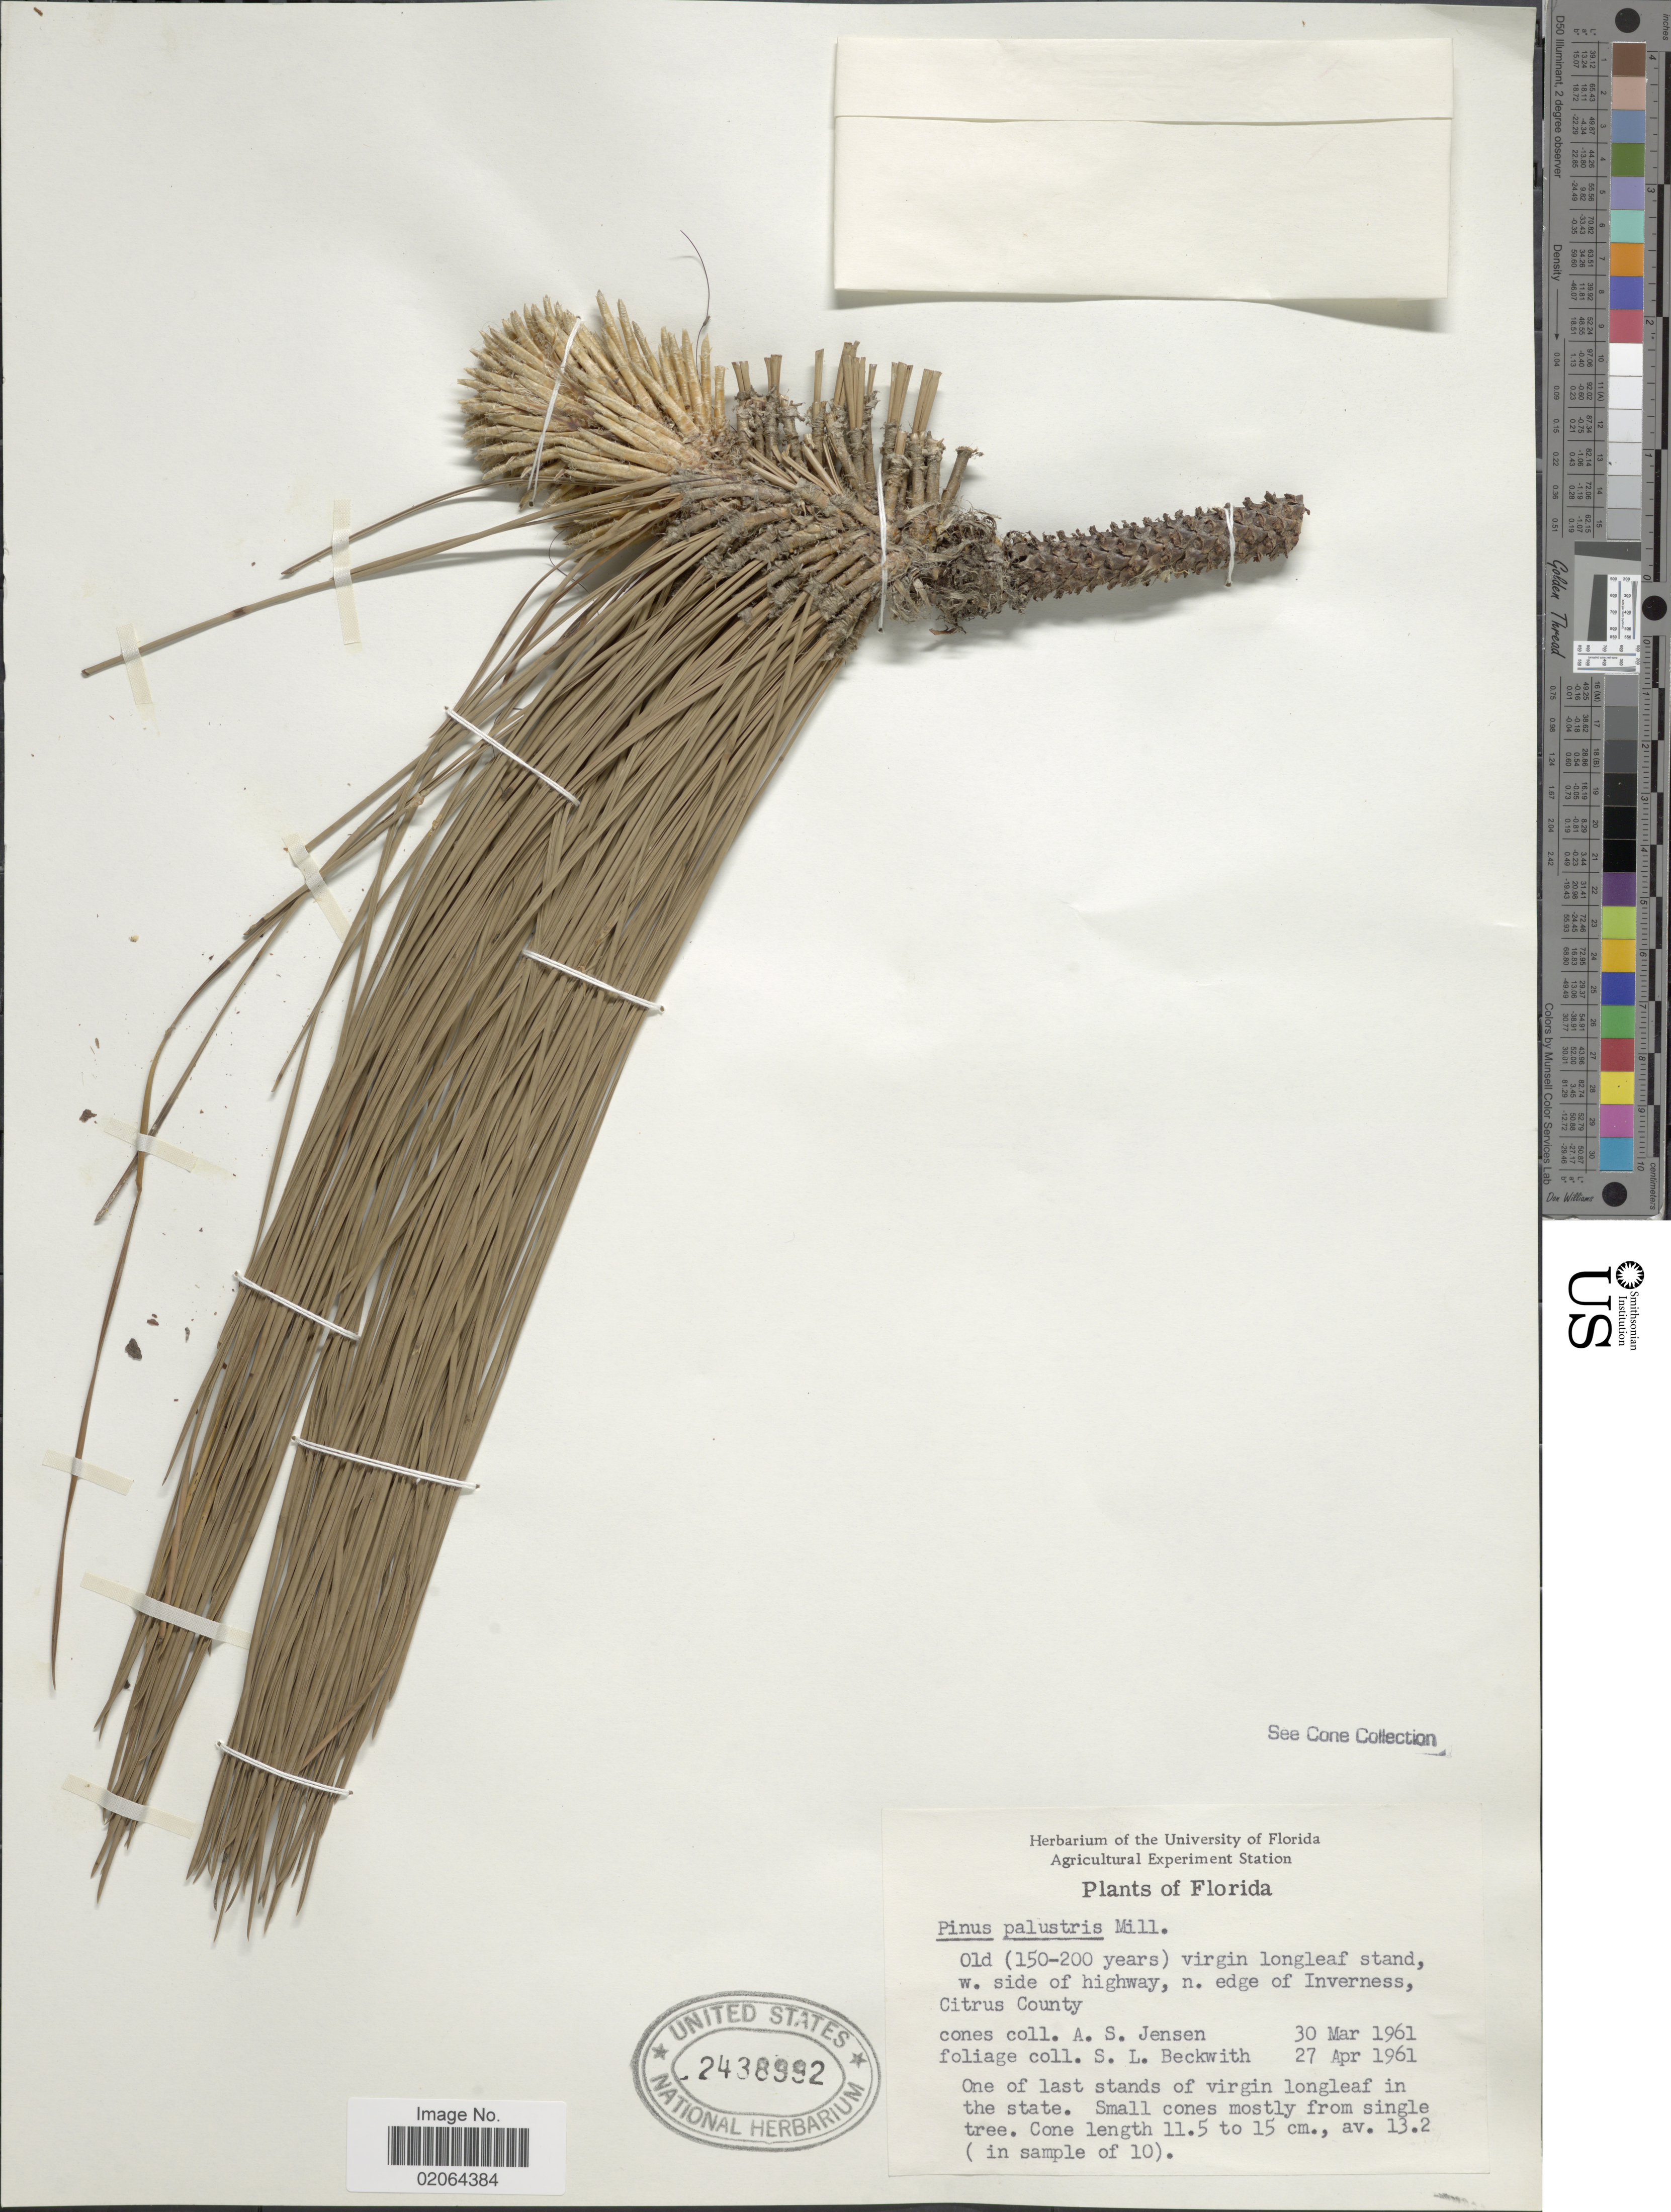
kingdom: Plantae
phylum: Tracheophyta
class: Pinopsida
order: Pinales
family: Pinaceae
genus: Pinus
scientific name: Pinus palustris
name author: Mill.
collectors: A. Jensen & S. Beckwith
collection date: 1961-03-30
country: United States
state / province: Florida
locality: Florida. Old virgin longleaf stand, w. side of highway, n. edge of Inverness Citrus County.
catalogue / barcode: US 2438992